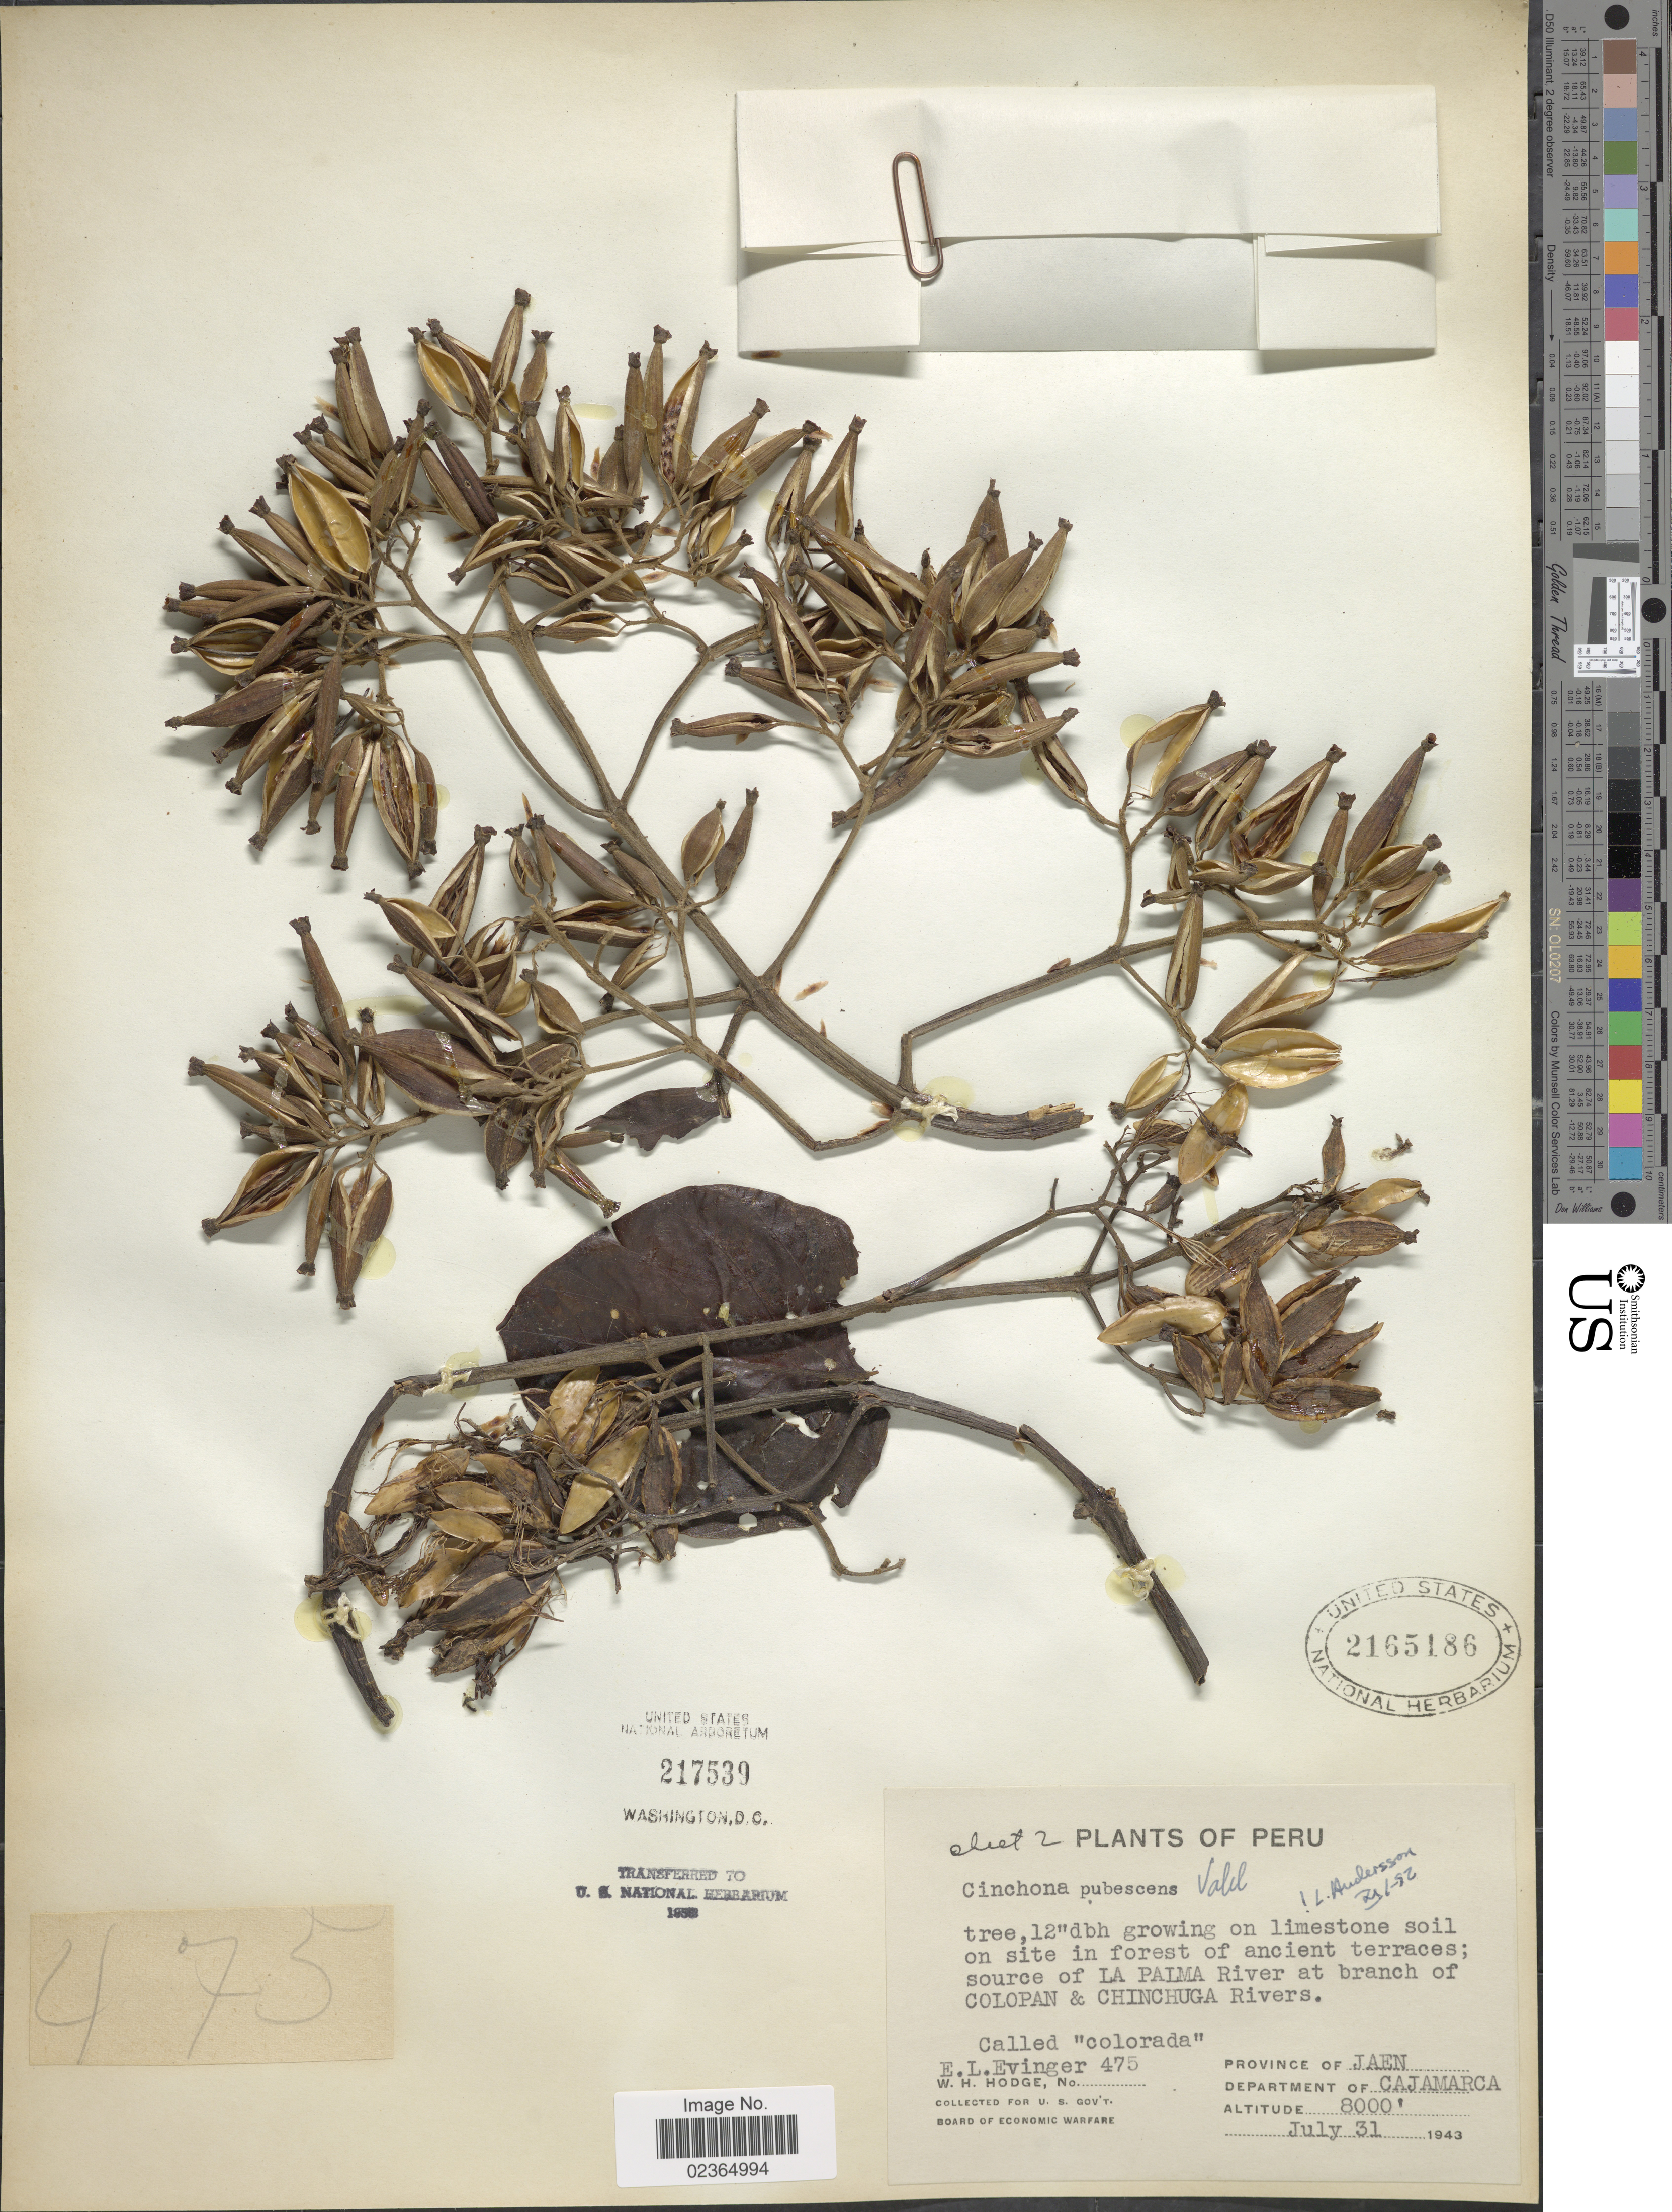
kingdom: Plantae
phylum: Tracheophyta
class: Magnoliopsida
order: Gentianales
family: Rubiaceae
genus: Cinchona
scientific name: Cinchona pubescens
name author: Vahl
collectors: E. Evinger & W. Hodge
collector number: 475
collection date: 1943-07-31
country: Peru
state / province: Cajamarca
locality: Source of La Palma River at branch of Colopan & Chinchuga Rivers. Province of Jaen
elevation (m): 2438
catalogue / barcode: US 2165186